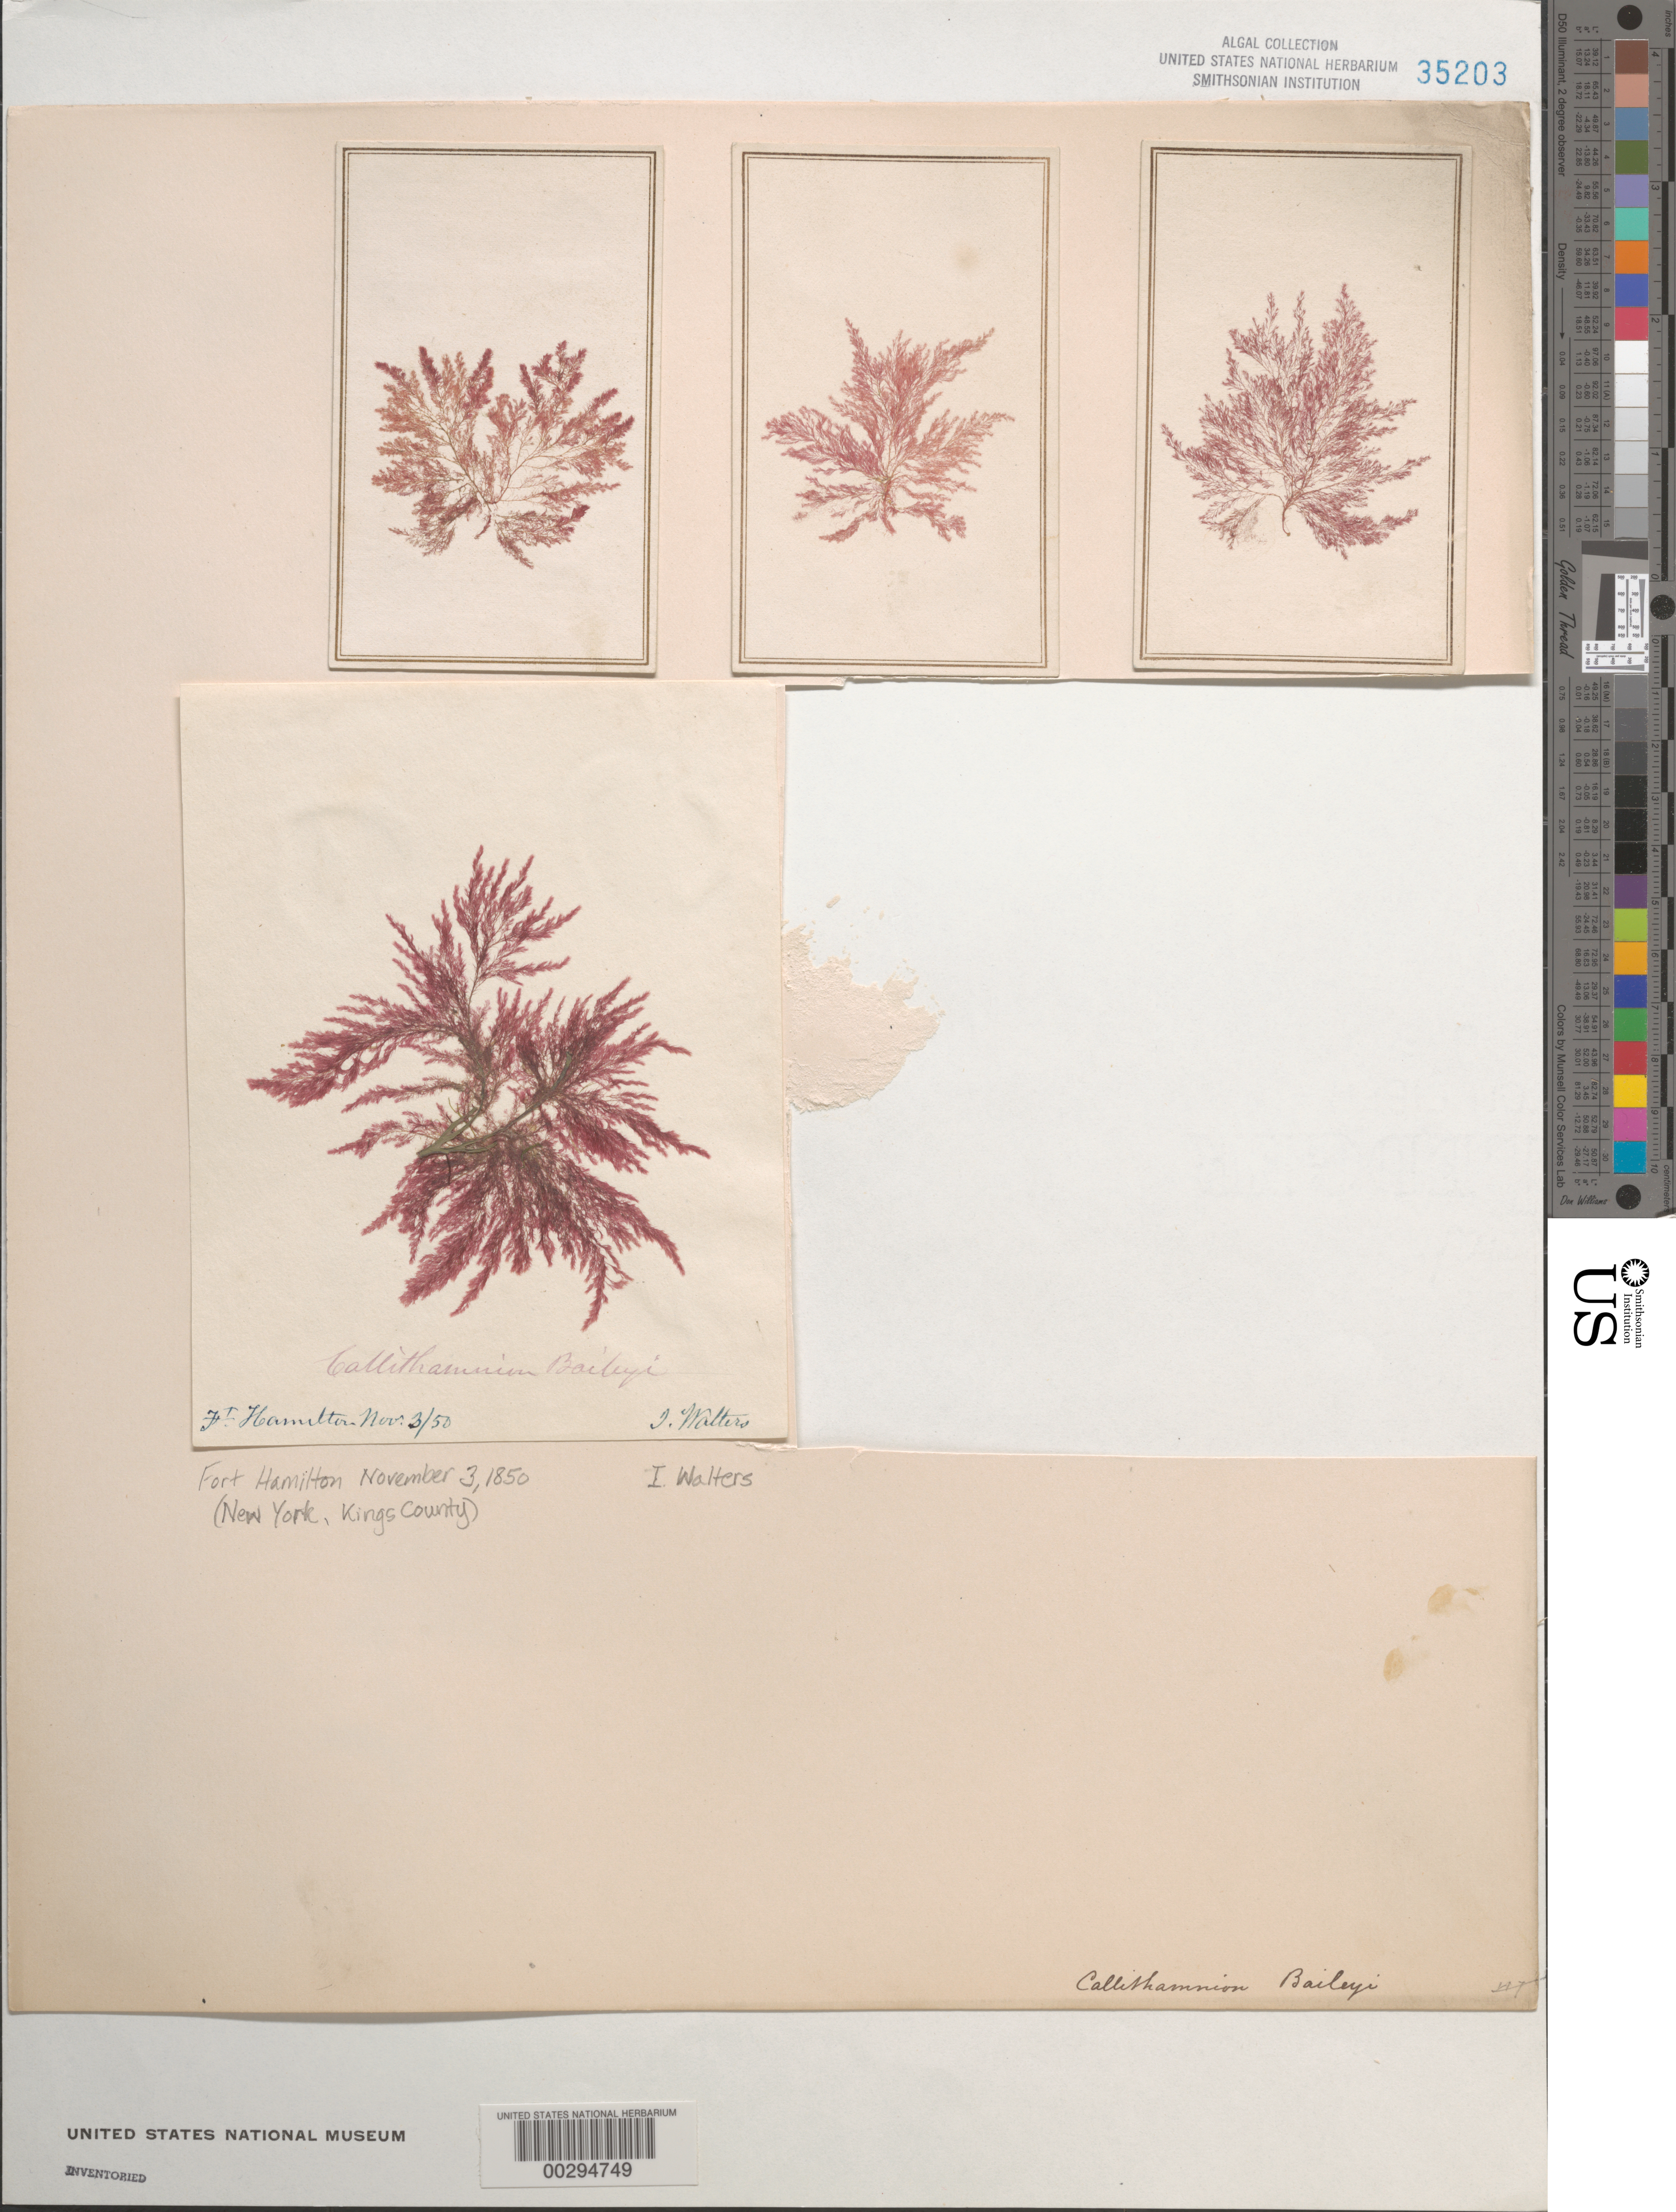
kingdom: Plantae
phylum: Rhodophyta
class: Florideophyceae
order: Ceramiales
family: Callithamniaceae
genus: Callithamnion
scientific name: Callithamnion tetragonum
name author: (With.) S.F. Gray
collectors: I. Walters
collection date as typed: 03 Nov 1850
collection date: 1850-11-03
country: United States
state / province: New York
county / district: Kings County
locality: Fort Hamilton, Brooklyn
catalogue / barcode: US 35203